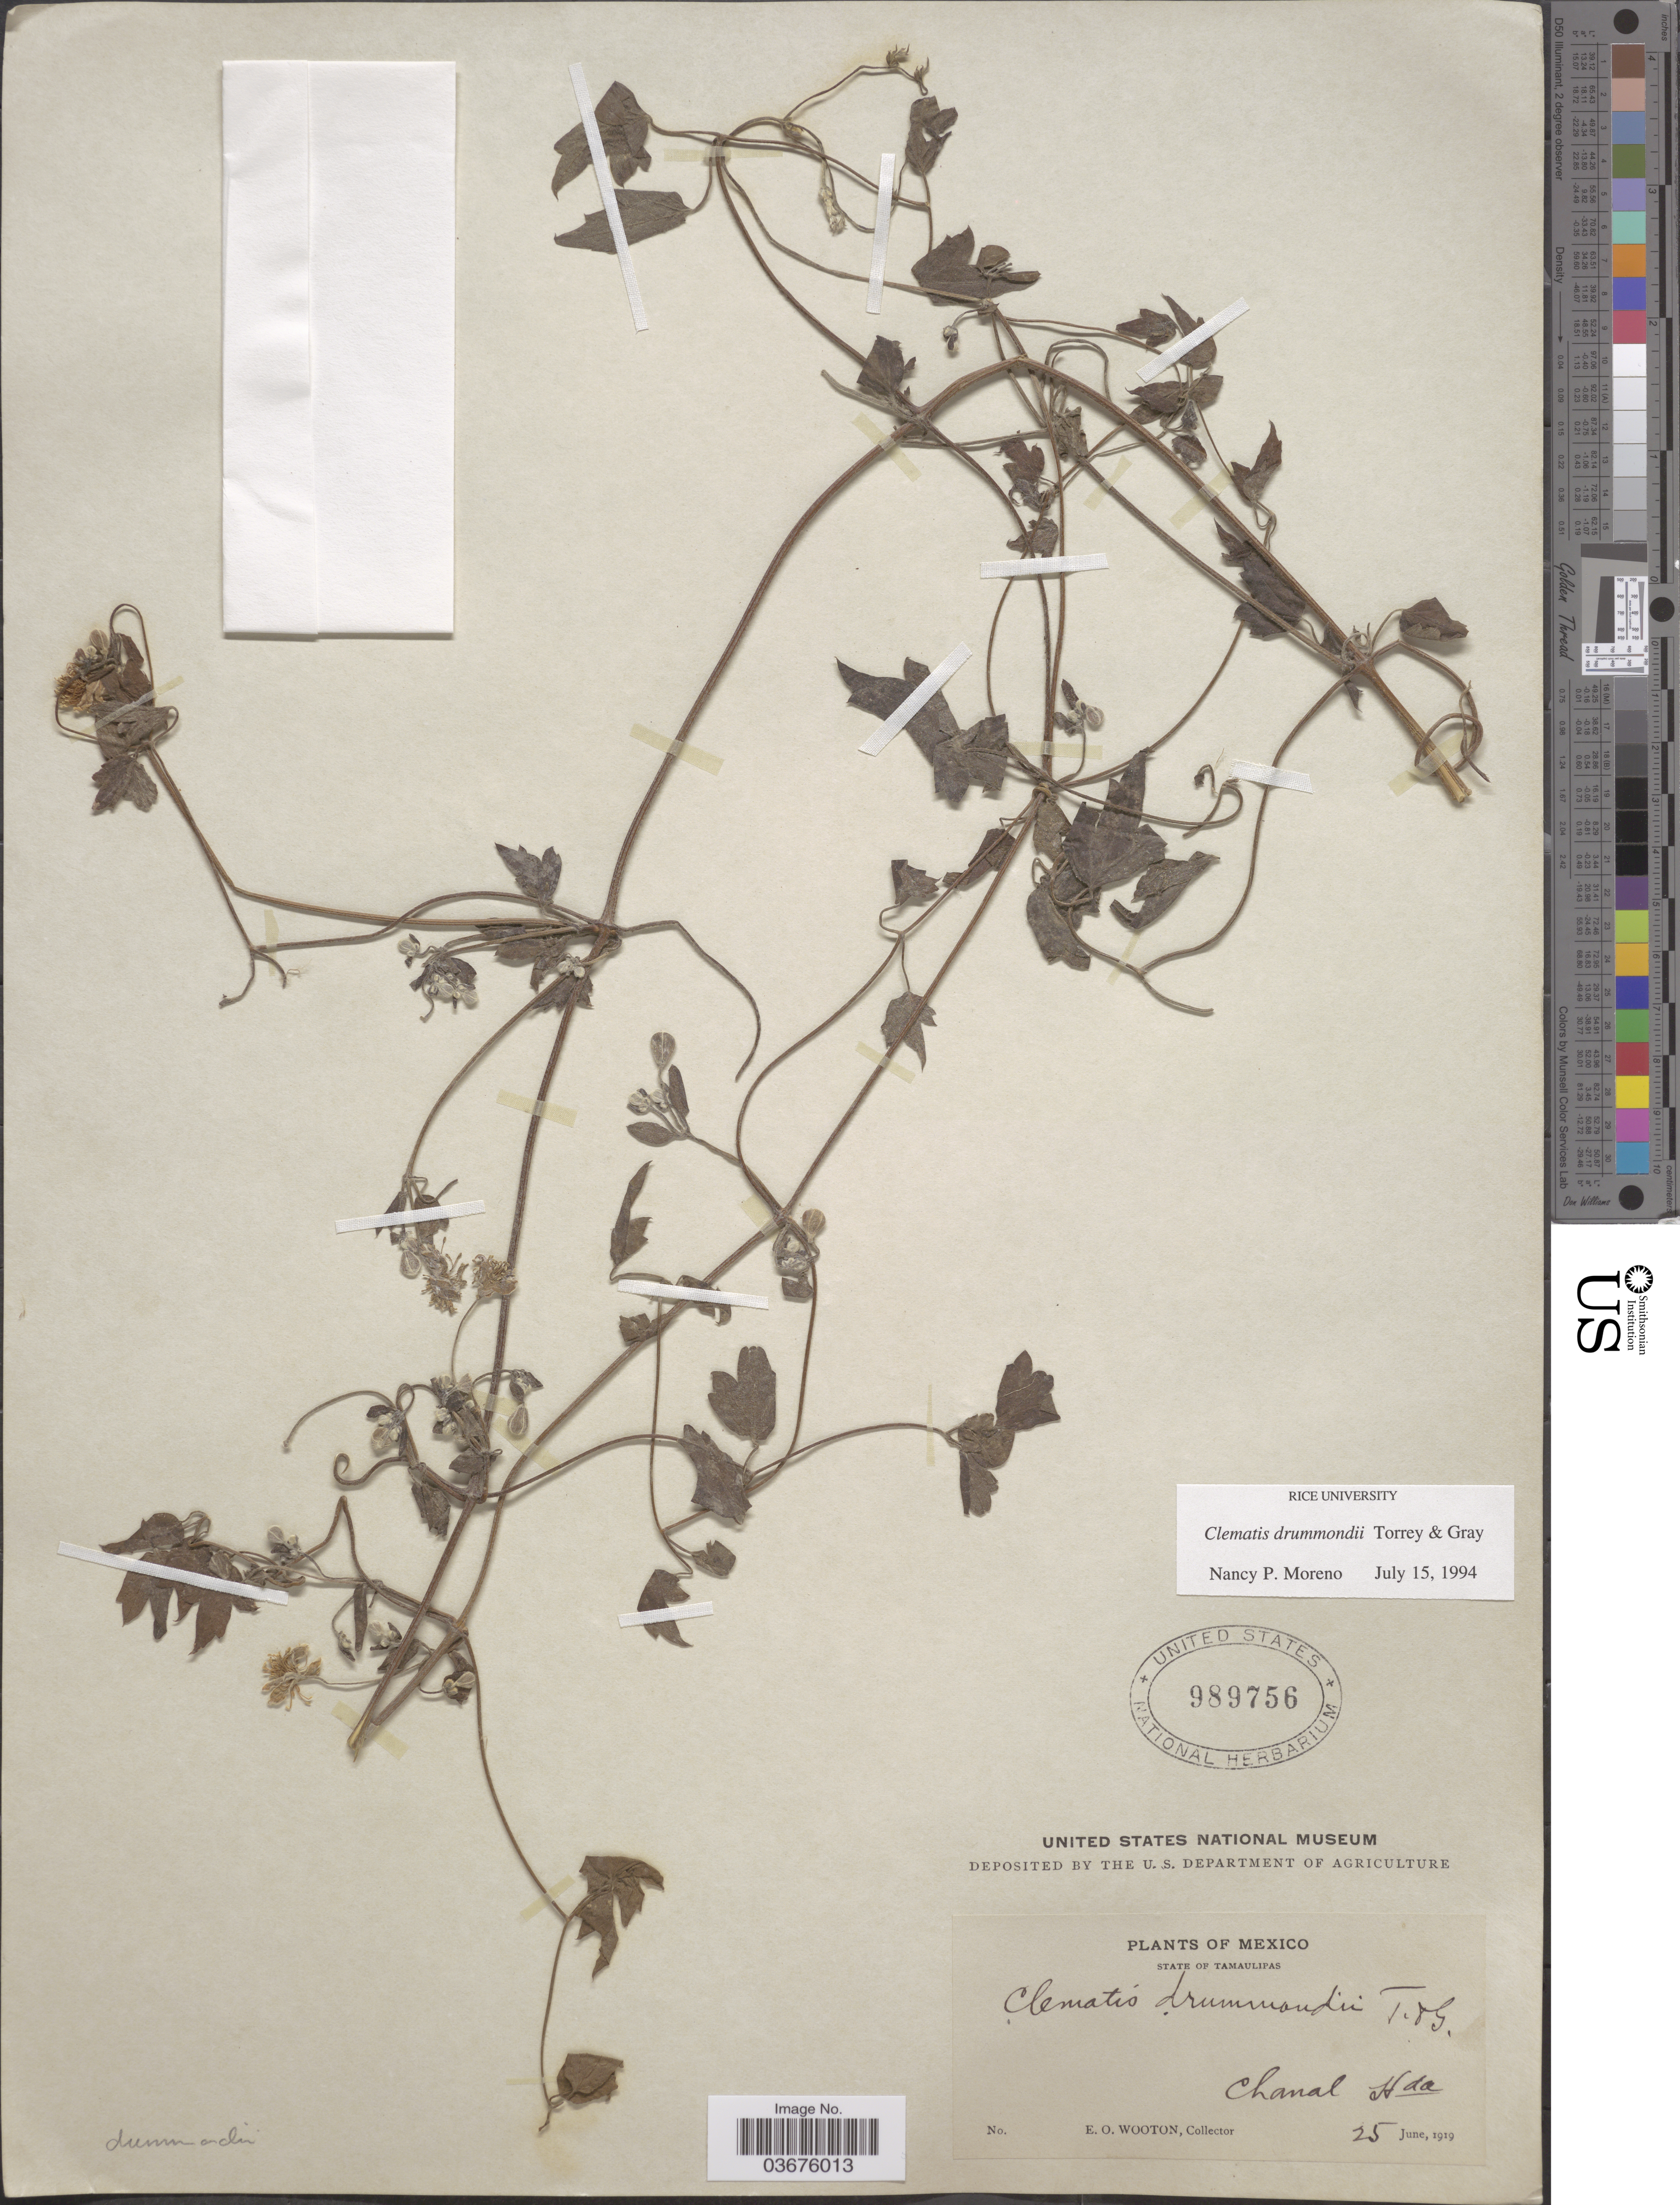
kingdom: Plantae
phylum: Tracheophyta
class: Magnoliopsida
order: Ranunculales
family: Ranunculaceae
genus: Clematis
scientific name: Clematis drummondii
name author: Torr. & A. Gray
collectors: E. O. Wooton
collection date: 1919-06-25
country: Mexico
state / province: Tamaulipas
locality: Chanal Hda.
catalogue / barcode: US 989756